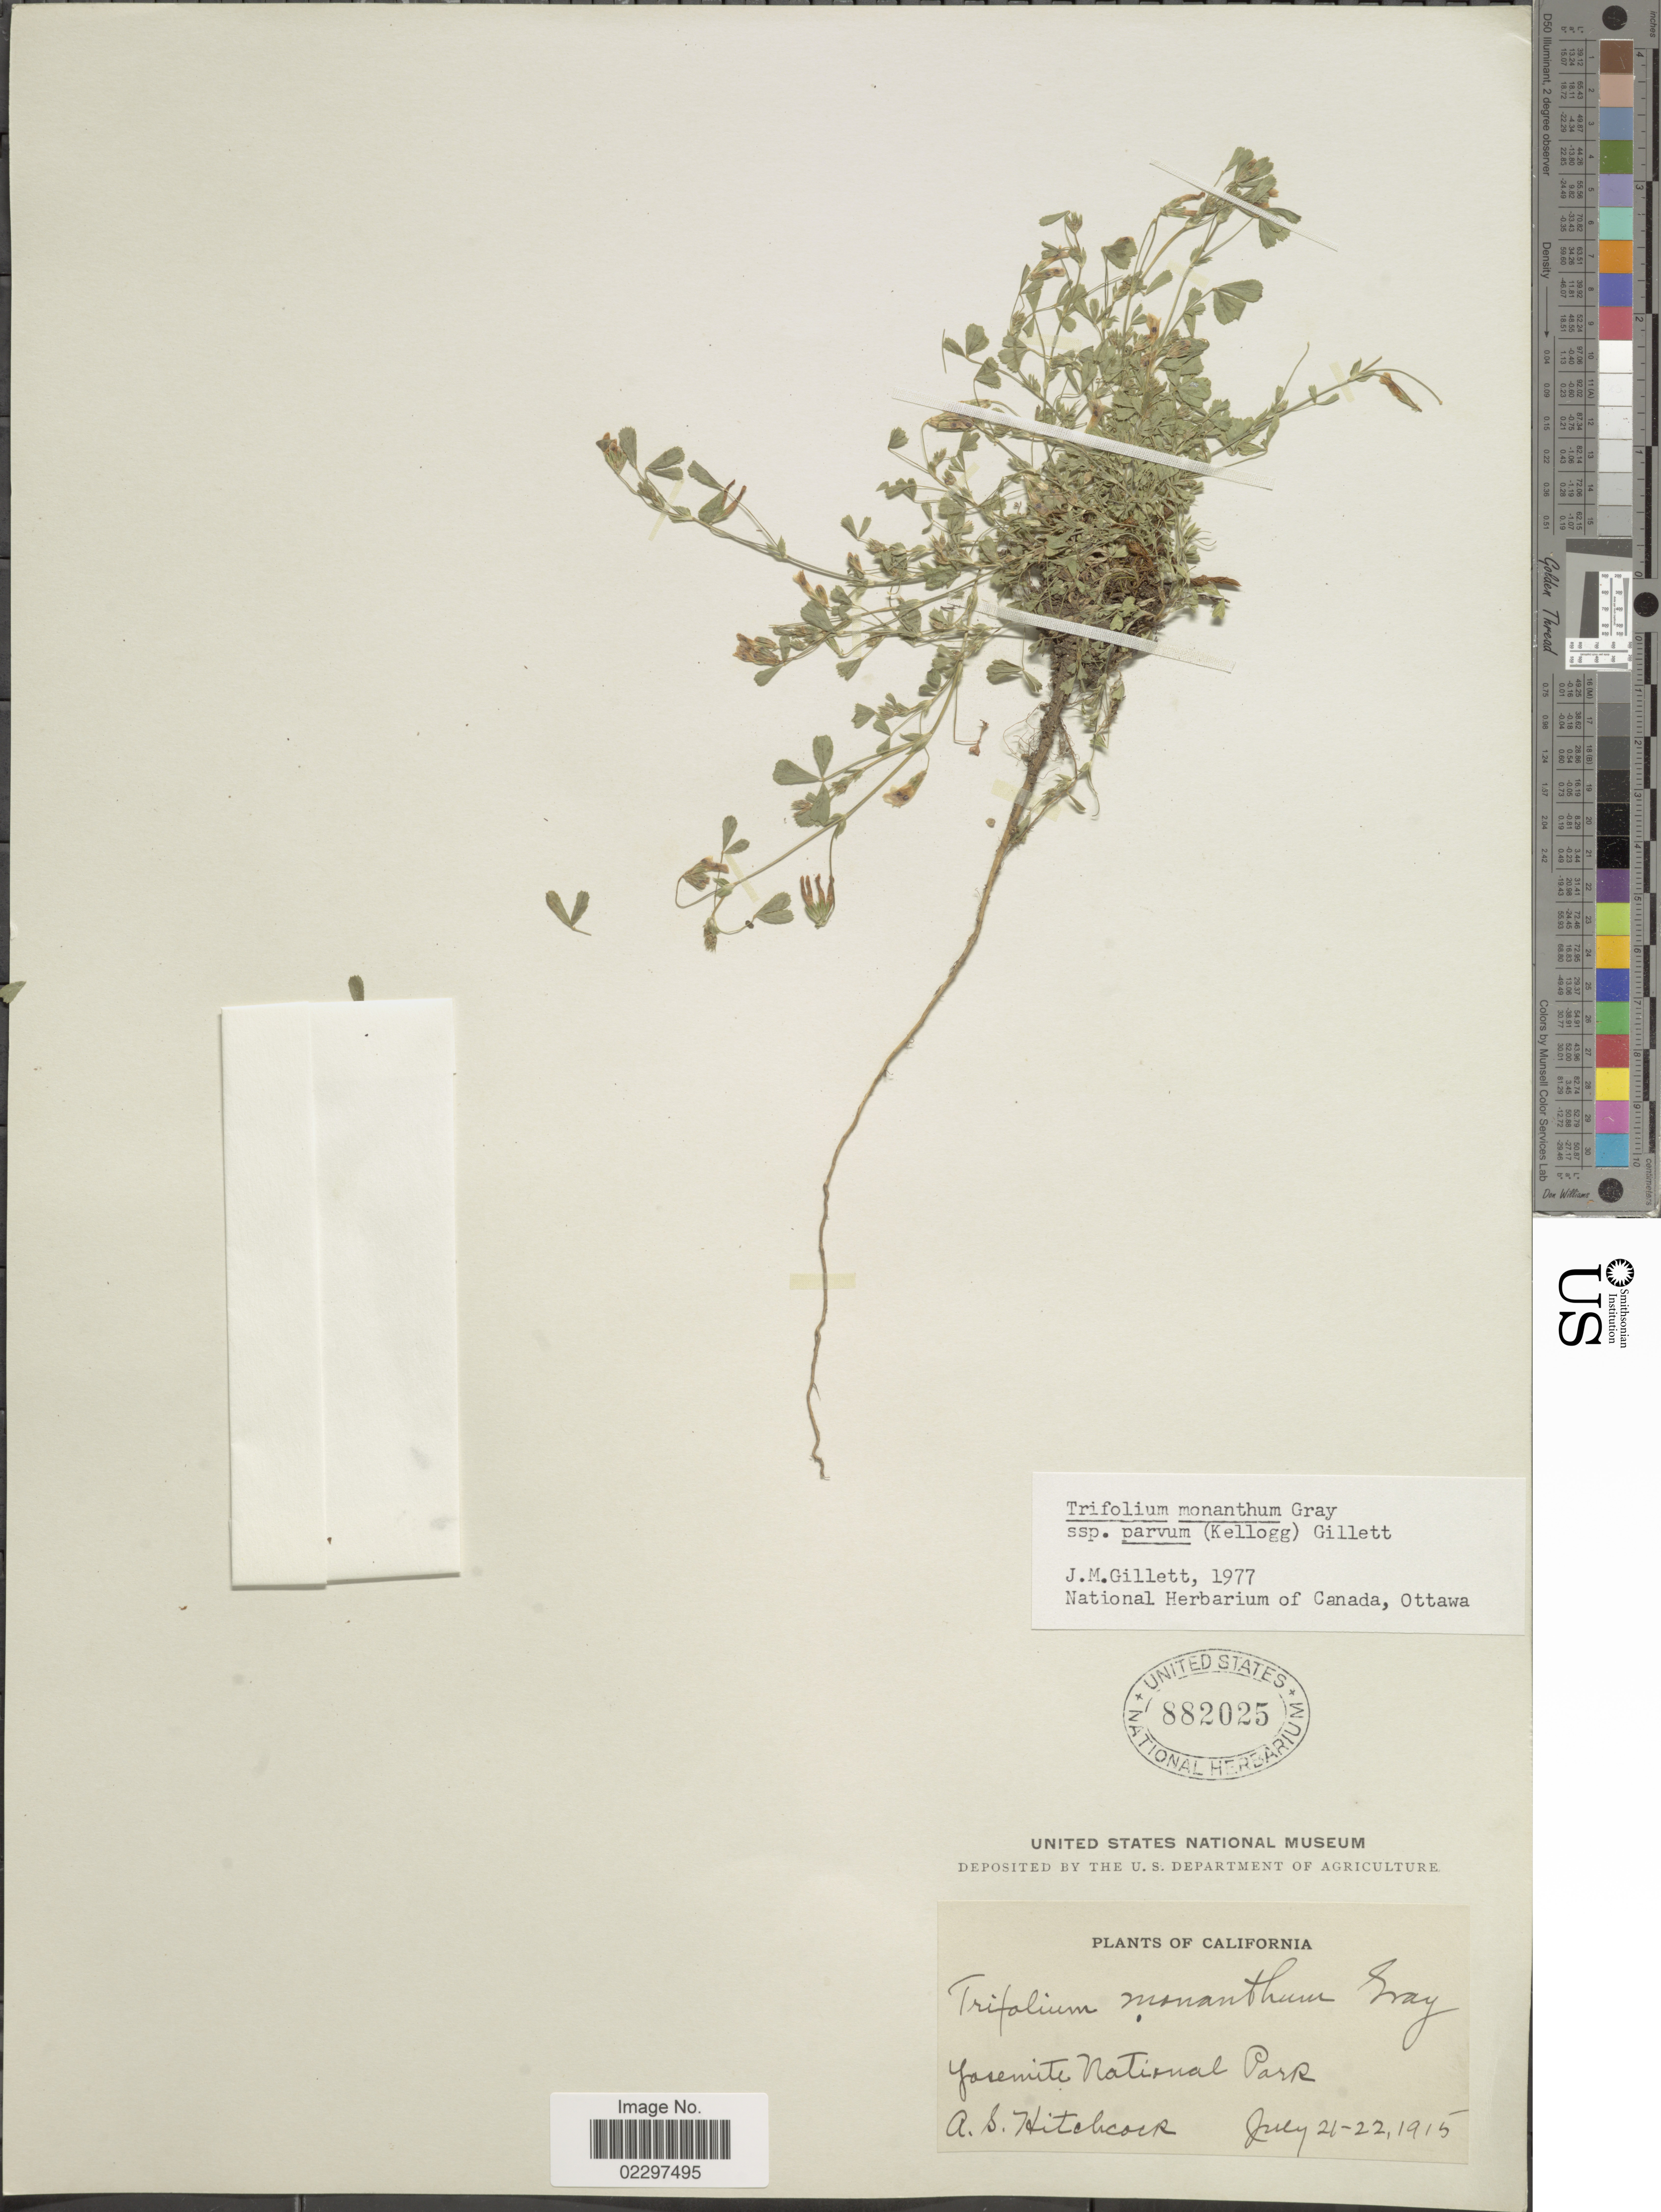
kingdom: Plantae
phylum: Tracheophyta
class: Magnoliopsida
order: Fabales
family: Fabaceae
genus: Trifolium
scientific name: Trifolium monanthum subsp. parvum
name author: (Kellogg) J.M. Gillett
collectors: A. S. Hitchcock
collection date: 1915-07-21/1915-07-22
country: United States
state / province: California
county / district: Mariposa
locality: Yosemite National Park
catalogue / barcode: US 882025